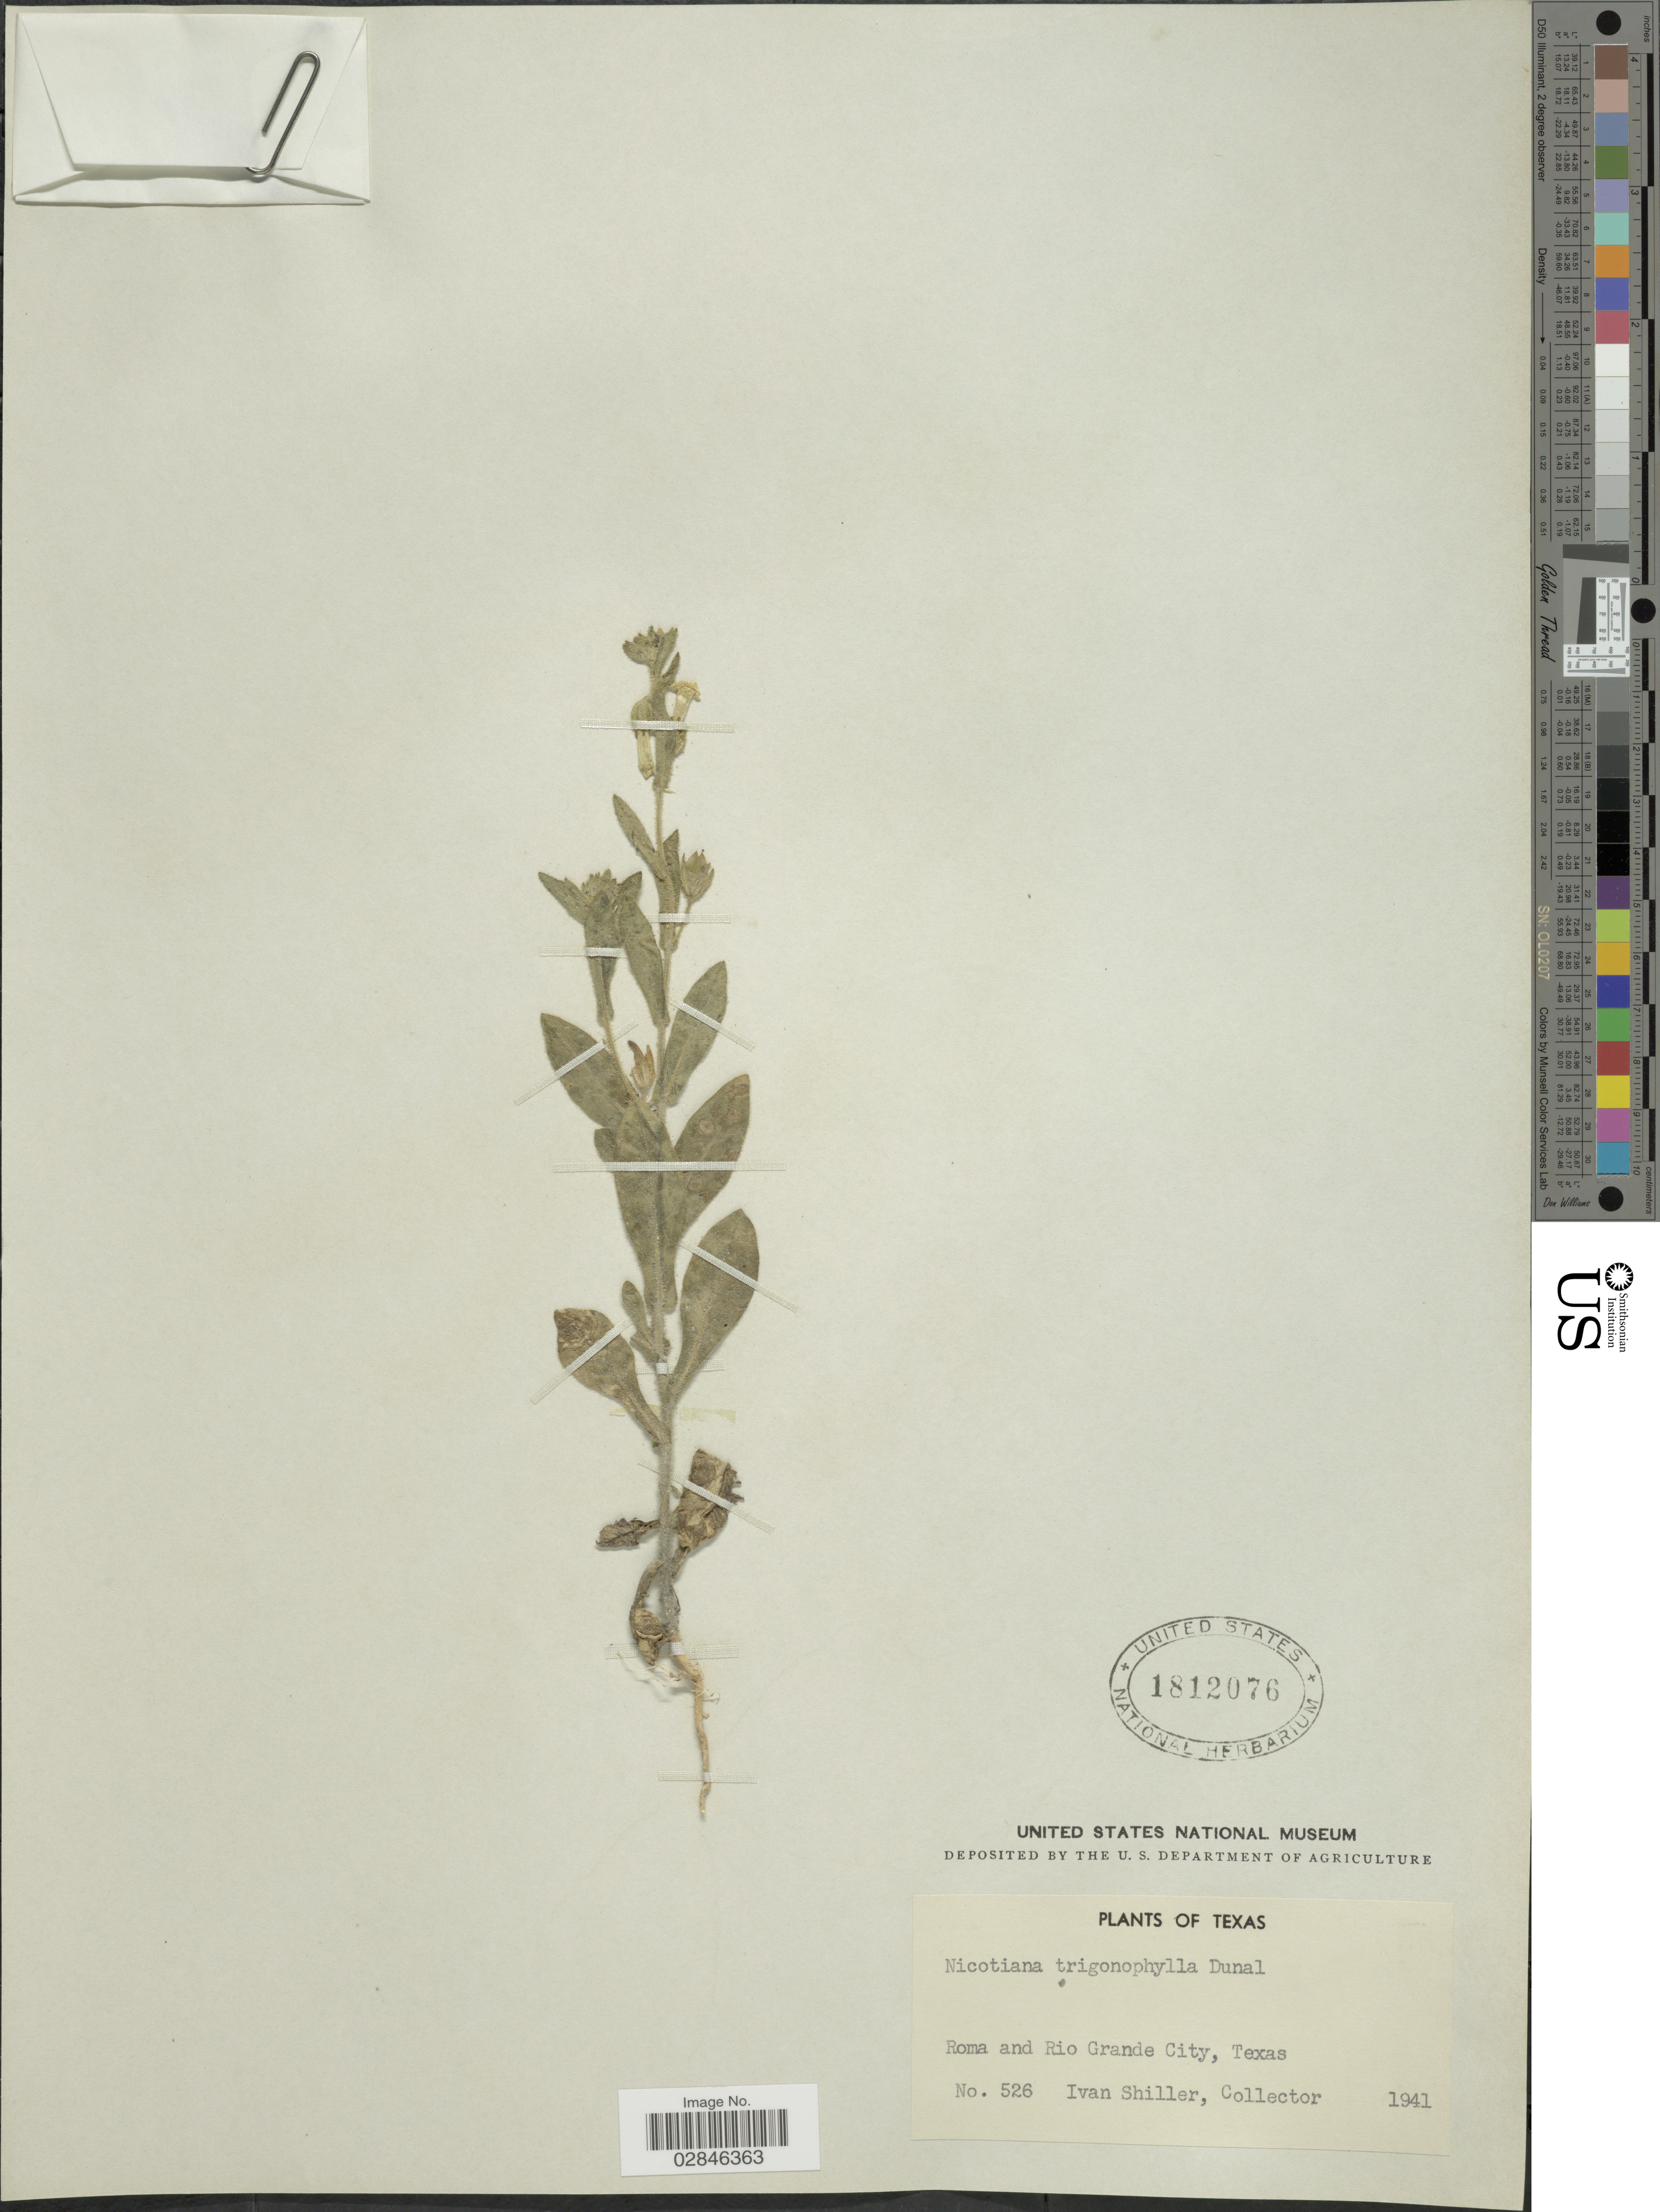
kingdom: Plantae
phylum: Tracheophyta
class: Magnoliopsida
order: Solanales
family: Solanaceae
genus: Nicotiana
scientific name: Nicotiana trigonophylla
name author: Dunal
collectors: I. Shiller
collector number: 526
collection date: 1941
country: United States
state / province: Texas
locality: Roma and Rio Grande City.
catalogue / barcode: US 1812076